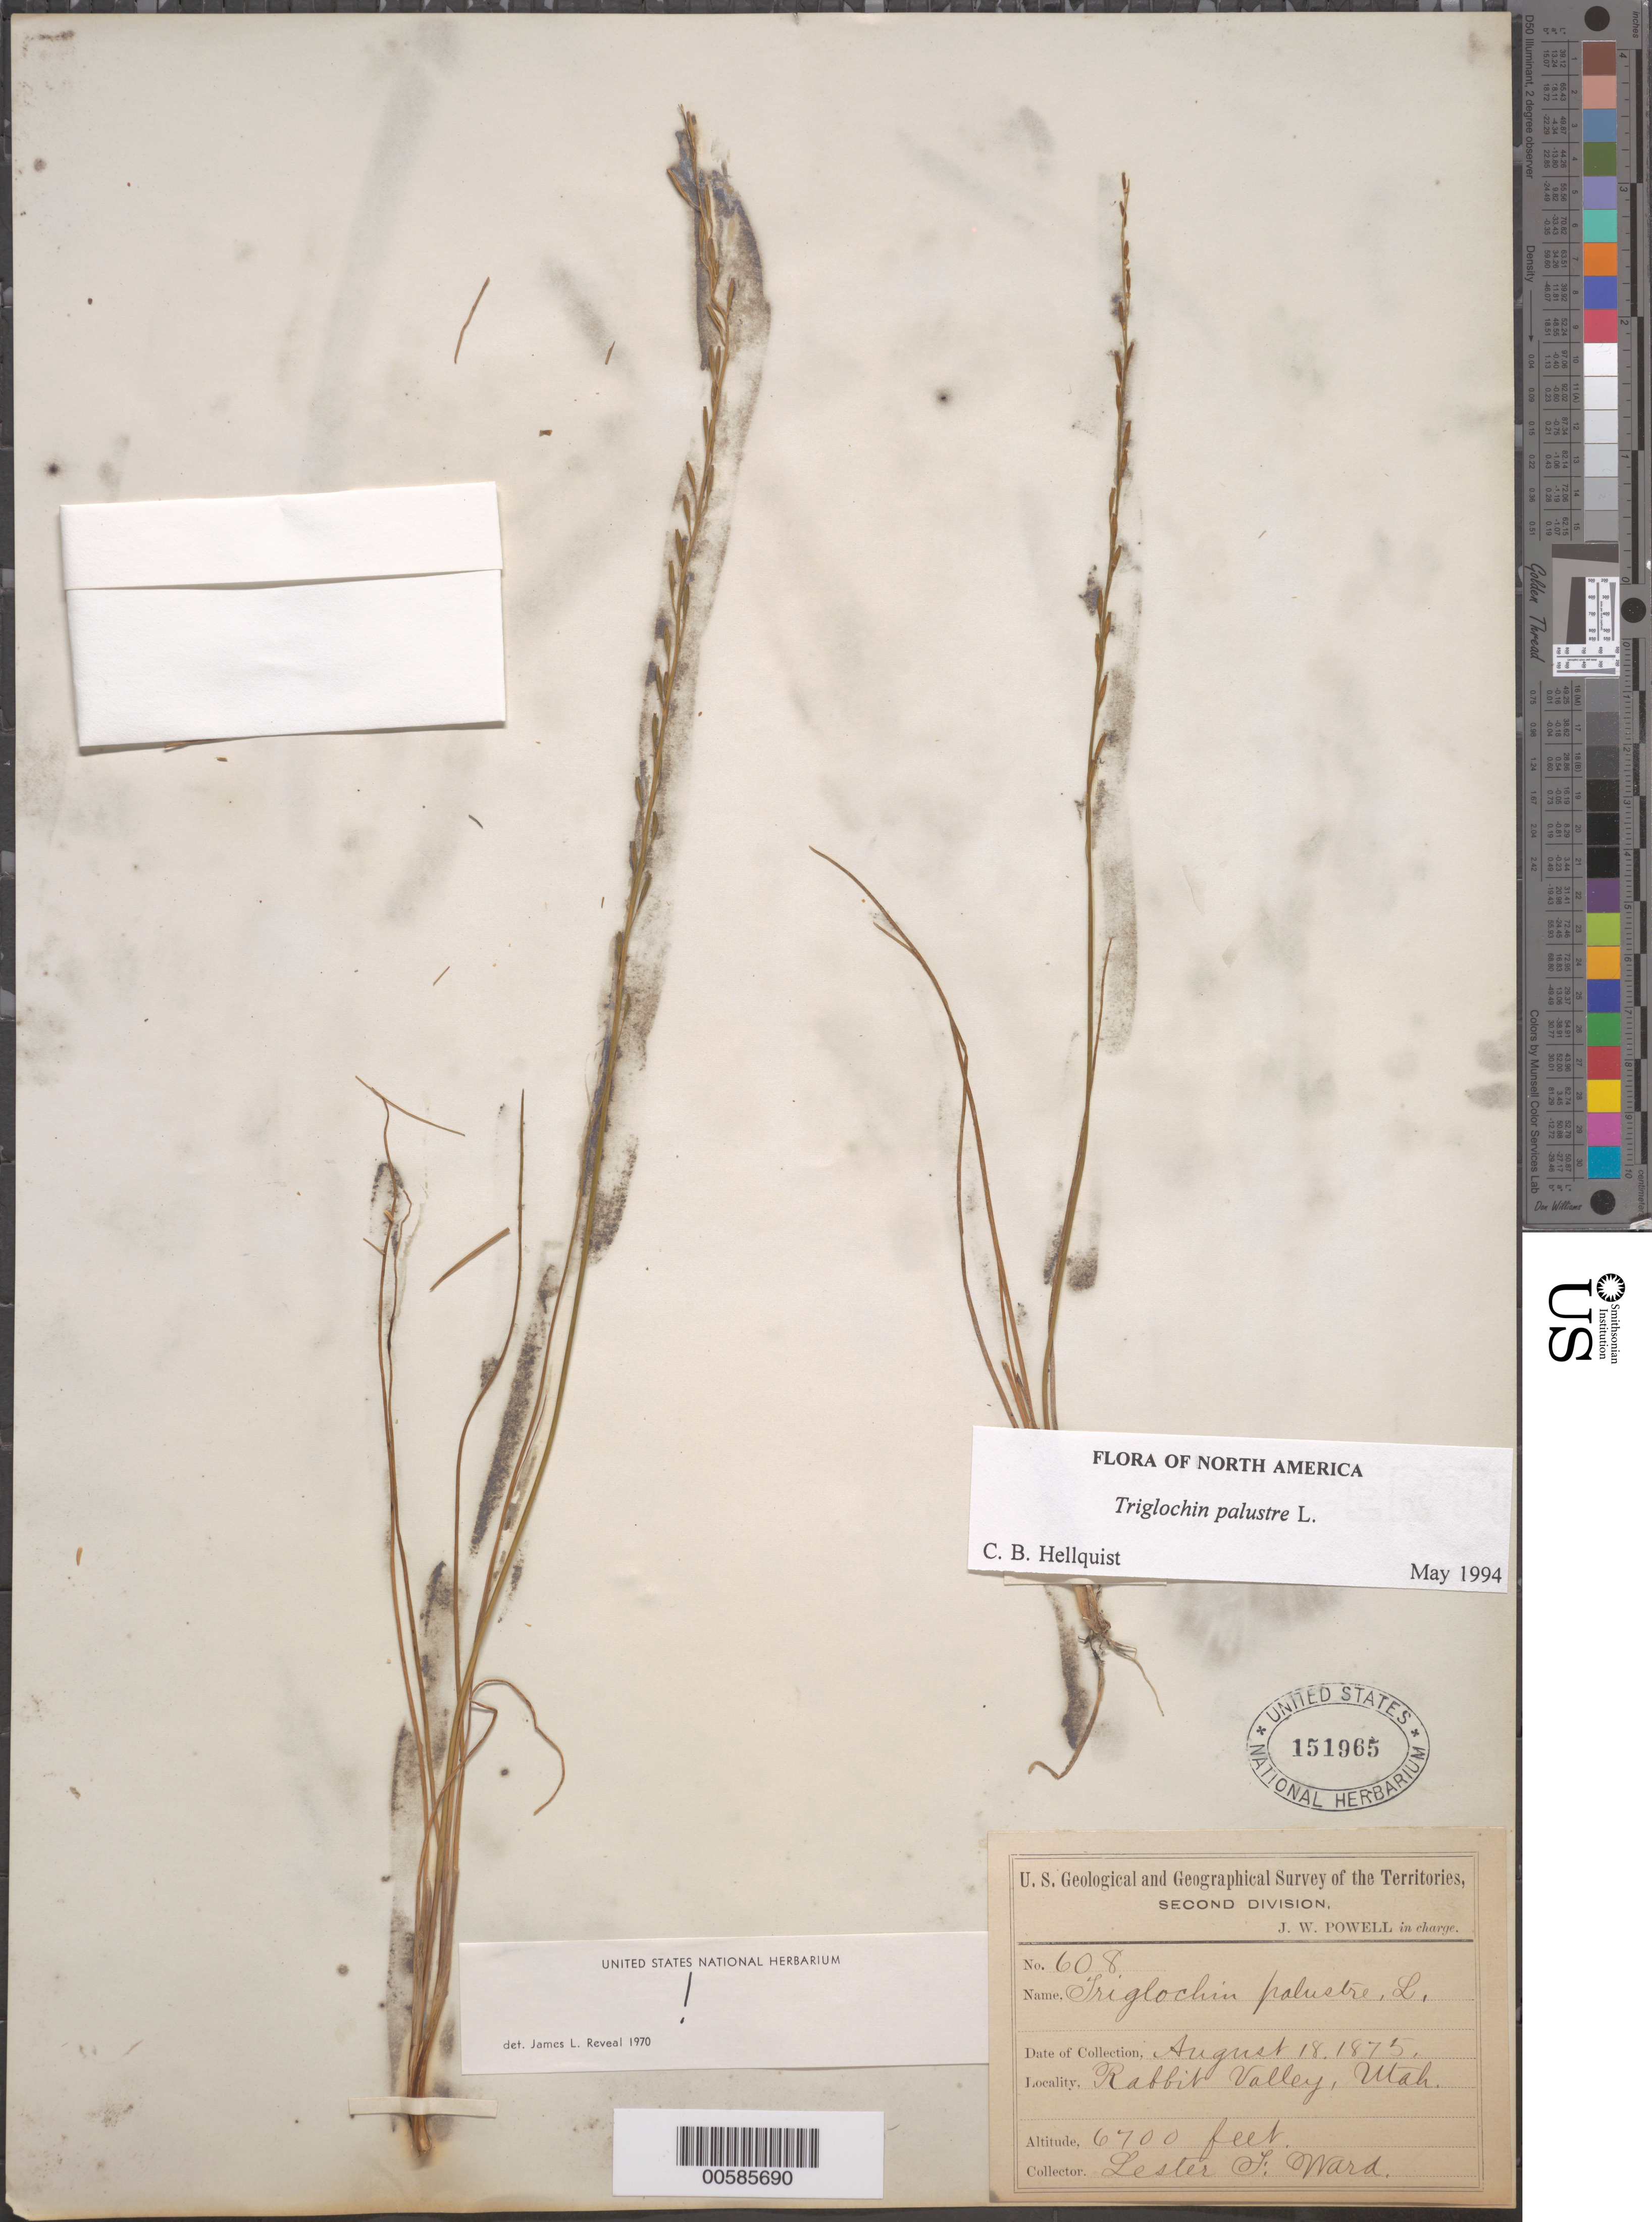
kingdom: Plantae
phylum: Tracheophyta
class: Liliopsida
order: Alismatales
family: Juncaginaceae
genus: Triglochin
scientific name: Triglochin palustris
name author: L.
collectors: J. W. Powell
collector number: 608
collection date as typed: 18 Aug 1875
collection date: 1875-08-18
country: United States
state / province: Utah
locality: Rabbit Valley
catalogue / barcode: US 151965